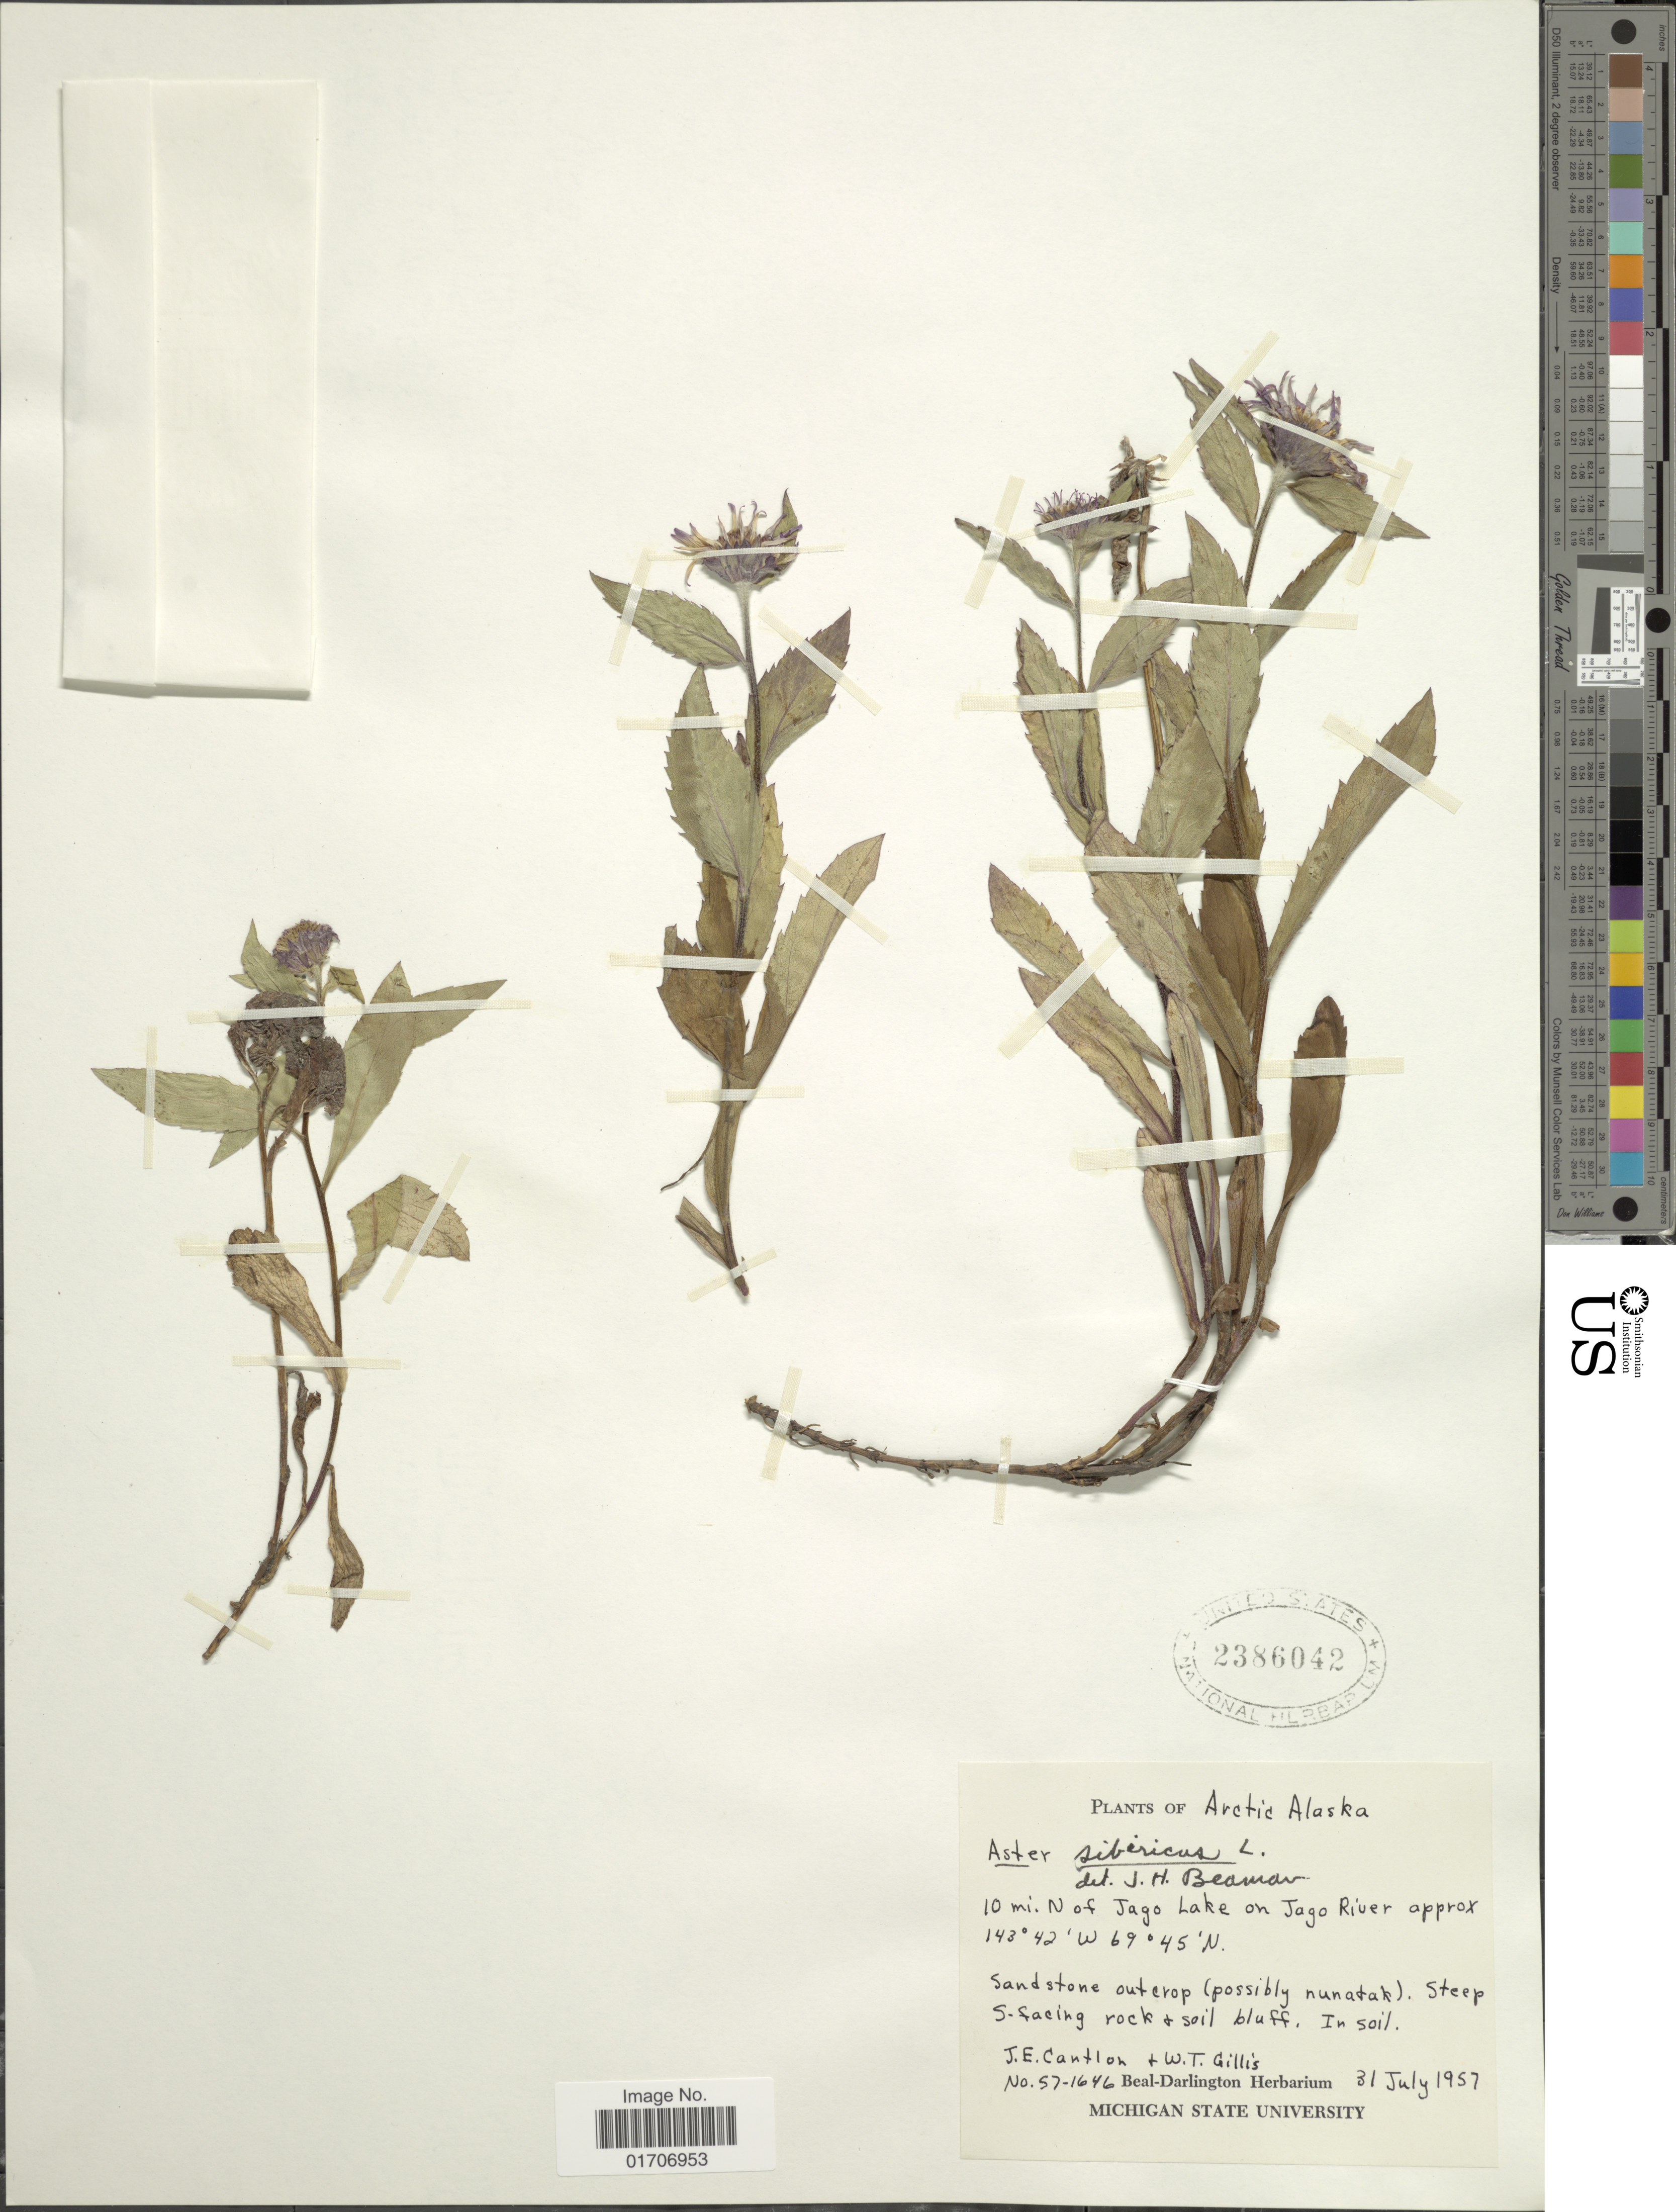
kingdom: Plantae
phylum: Tracheophyta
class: Magnoliopsida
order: Asterales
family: Asteraceae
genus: Eurybia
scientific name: Eurybia sibirica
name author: (L.) G.L. Nesom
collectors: J. Cantlon & W. T. Gillis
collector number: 57-1646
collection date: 1957-07-31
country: United States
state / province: Alaska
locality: Arctic Alaska. 10 mi. N of Jago Lake on Jago River.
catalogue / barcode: US 2386042